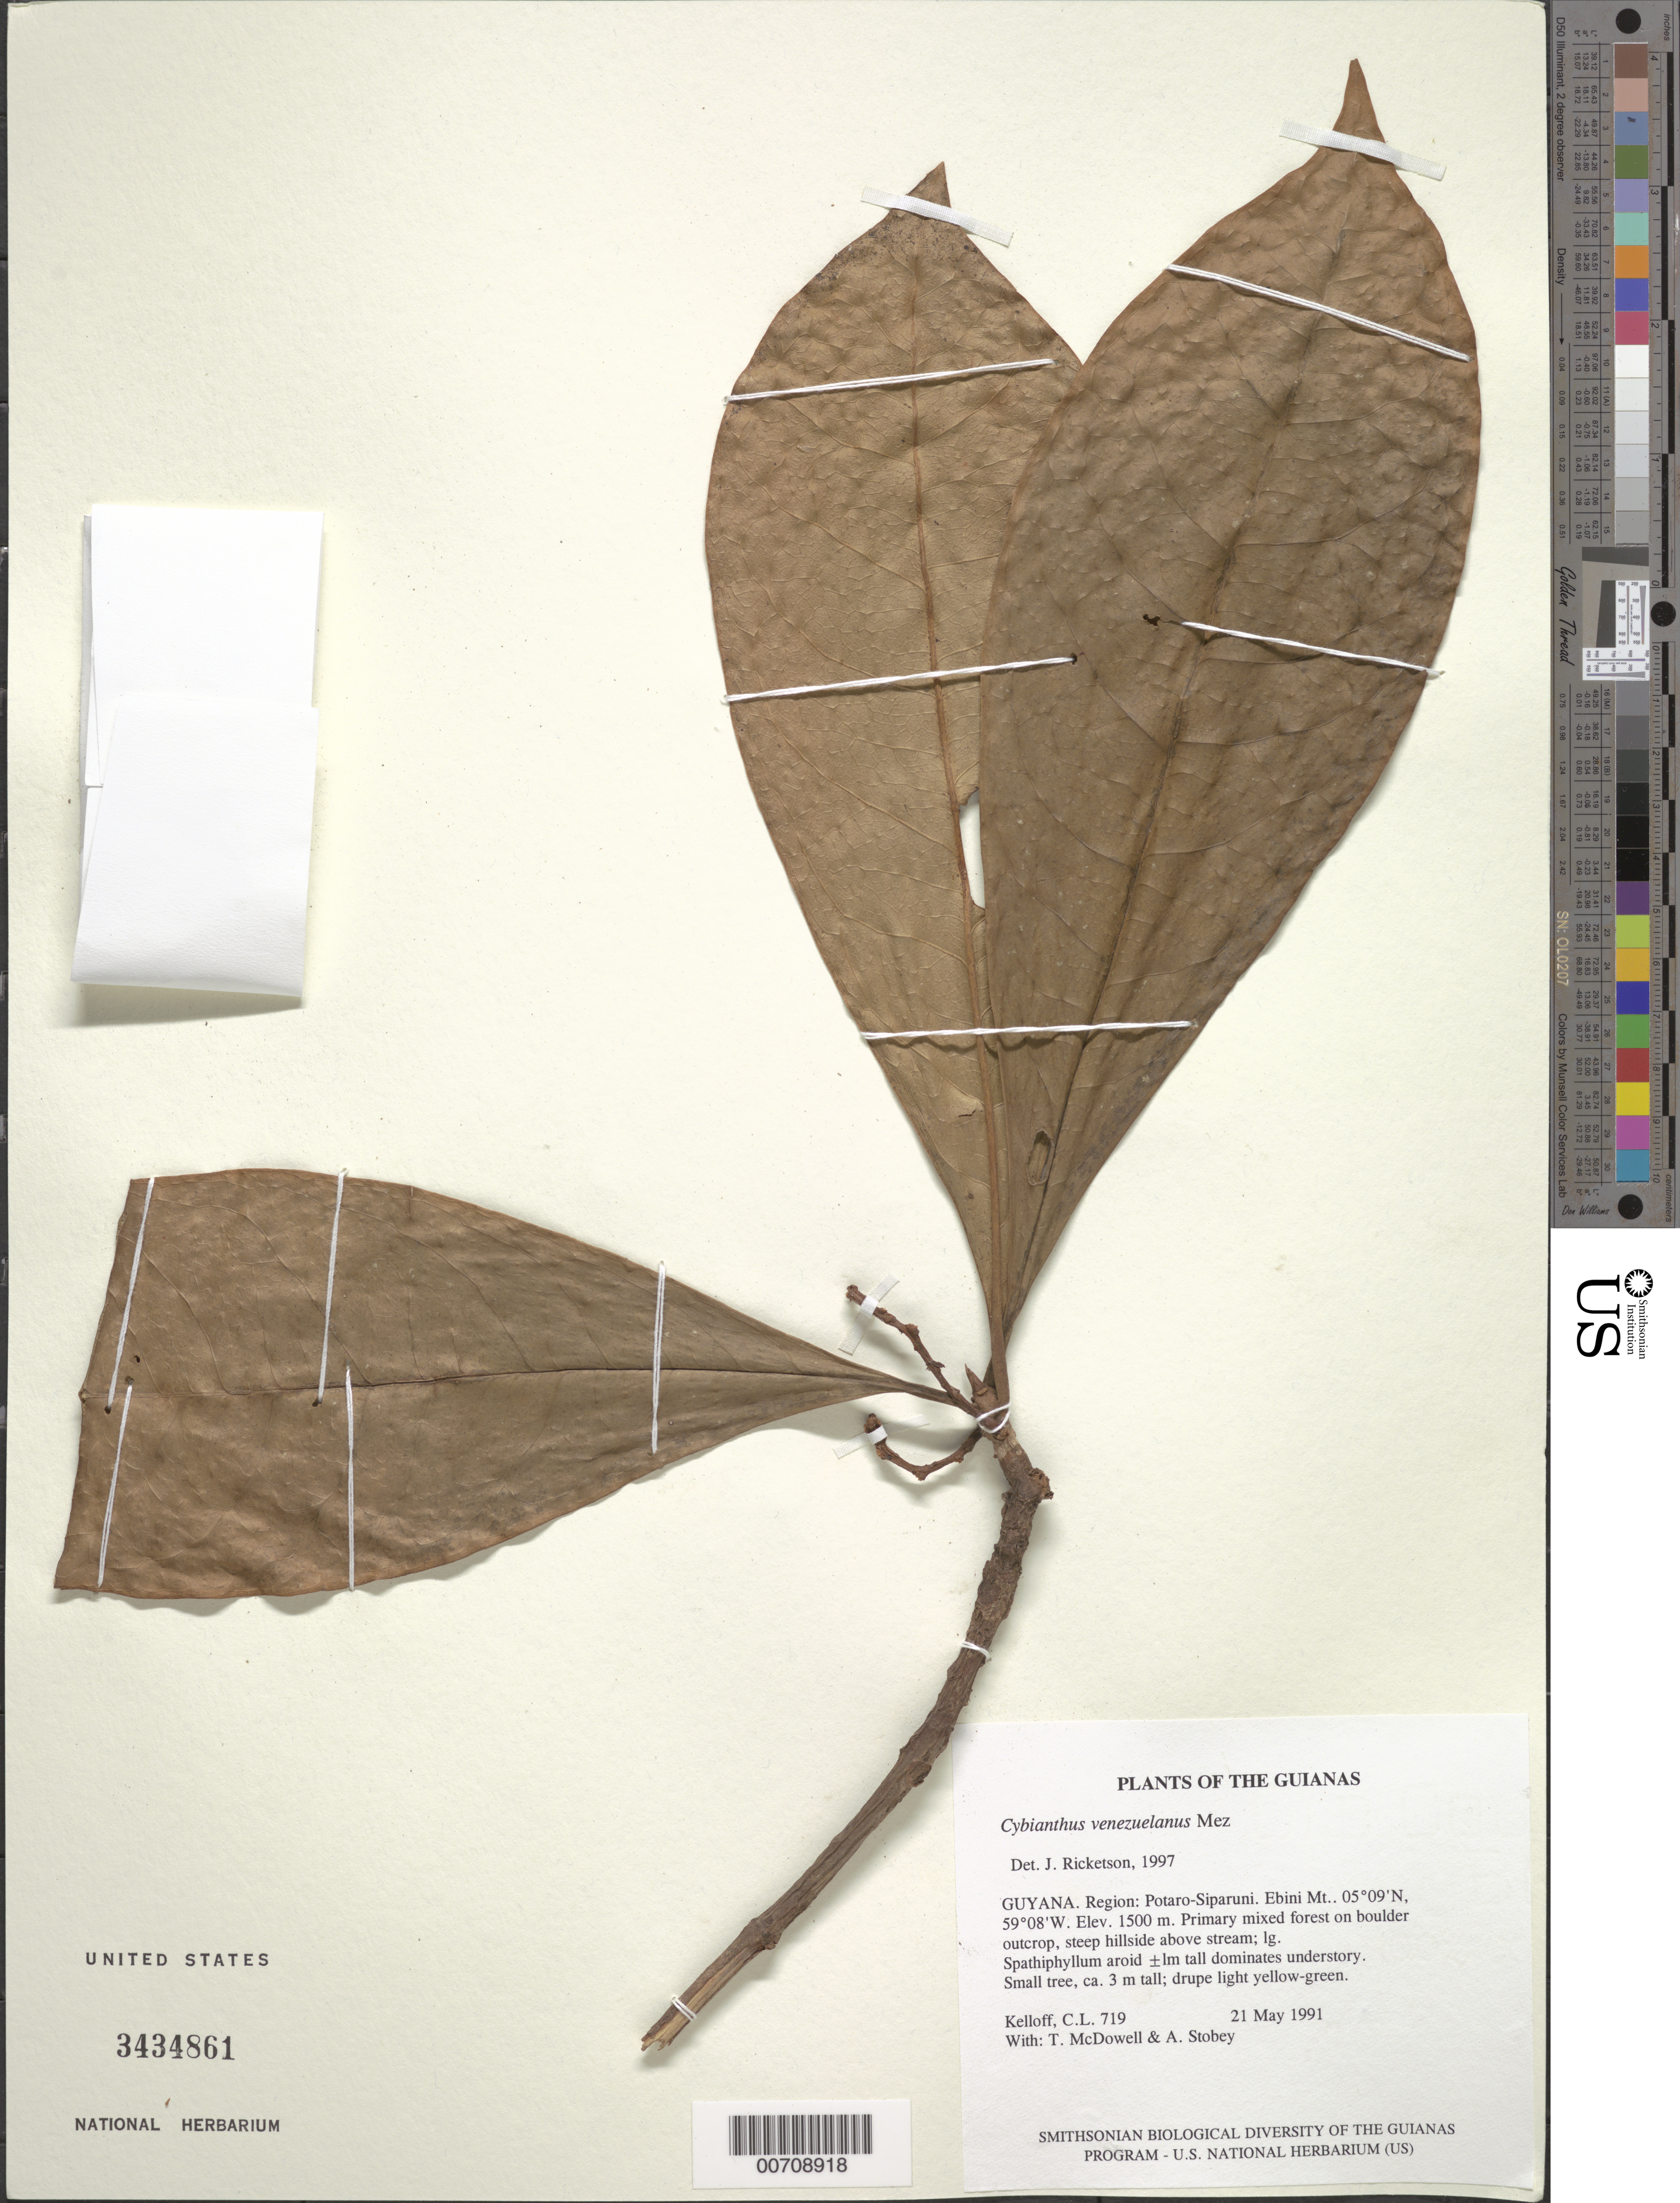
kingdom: Plantae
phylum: Tracheophyta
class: Magnoliopsida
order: Ericales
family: Primulaceae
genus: Cybianthus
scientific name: Cybianthus venezuelanus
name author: Mez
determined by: Ricketson, Jon M., (MO), Missouri Botanical Garden (UNITED STATES)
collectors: C. L. Kelloff, T. McDowell & A. Stobey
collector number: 719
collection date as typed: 21 May 1991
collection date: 1991-05-21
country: Guyana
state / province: Potaro-Siparuni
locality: Ebini Mt.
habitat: Primary mixed forest on boulder outcrop, steep hillside above stream; lg. aroid ±lm tall dominates understory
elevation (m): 485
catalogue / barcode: US 3434861